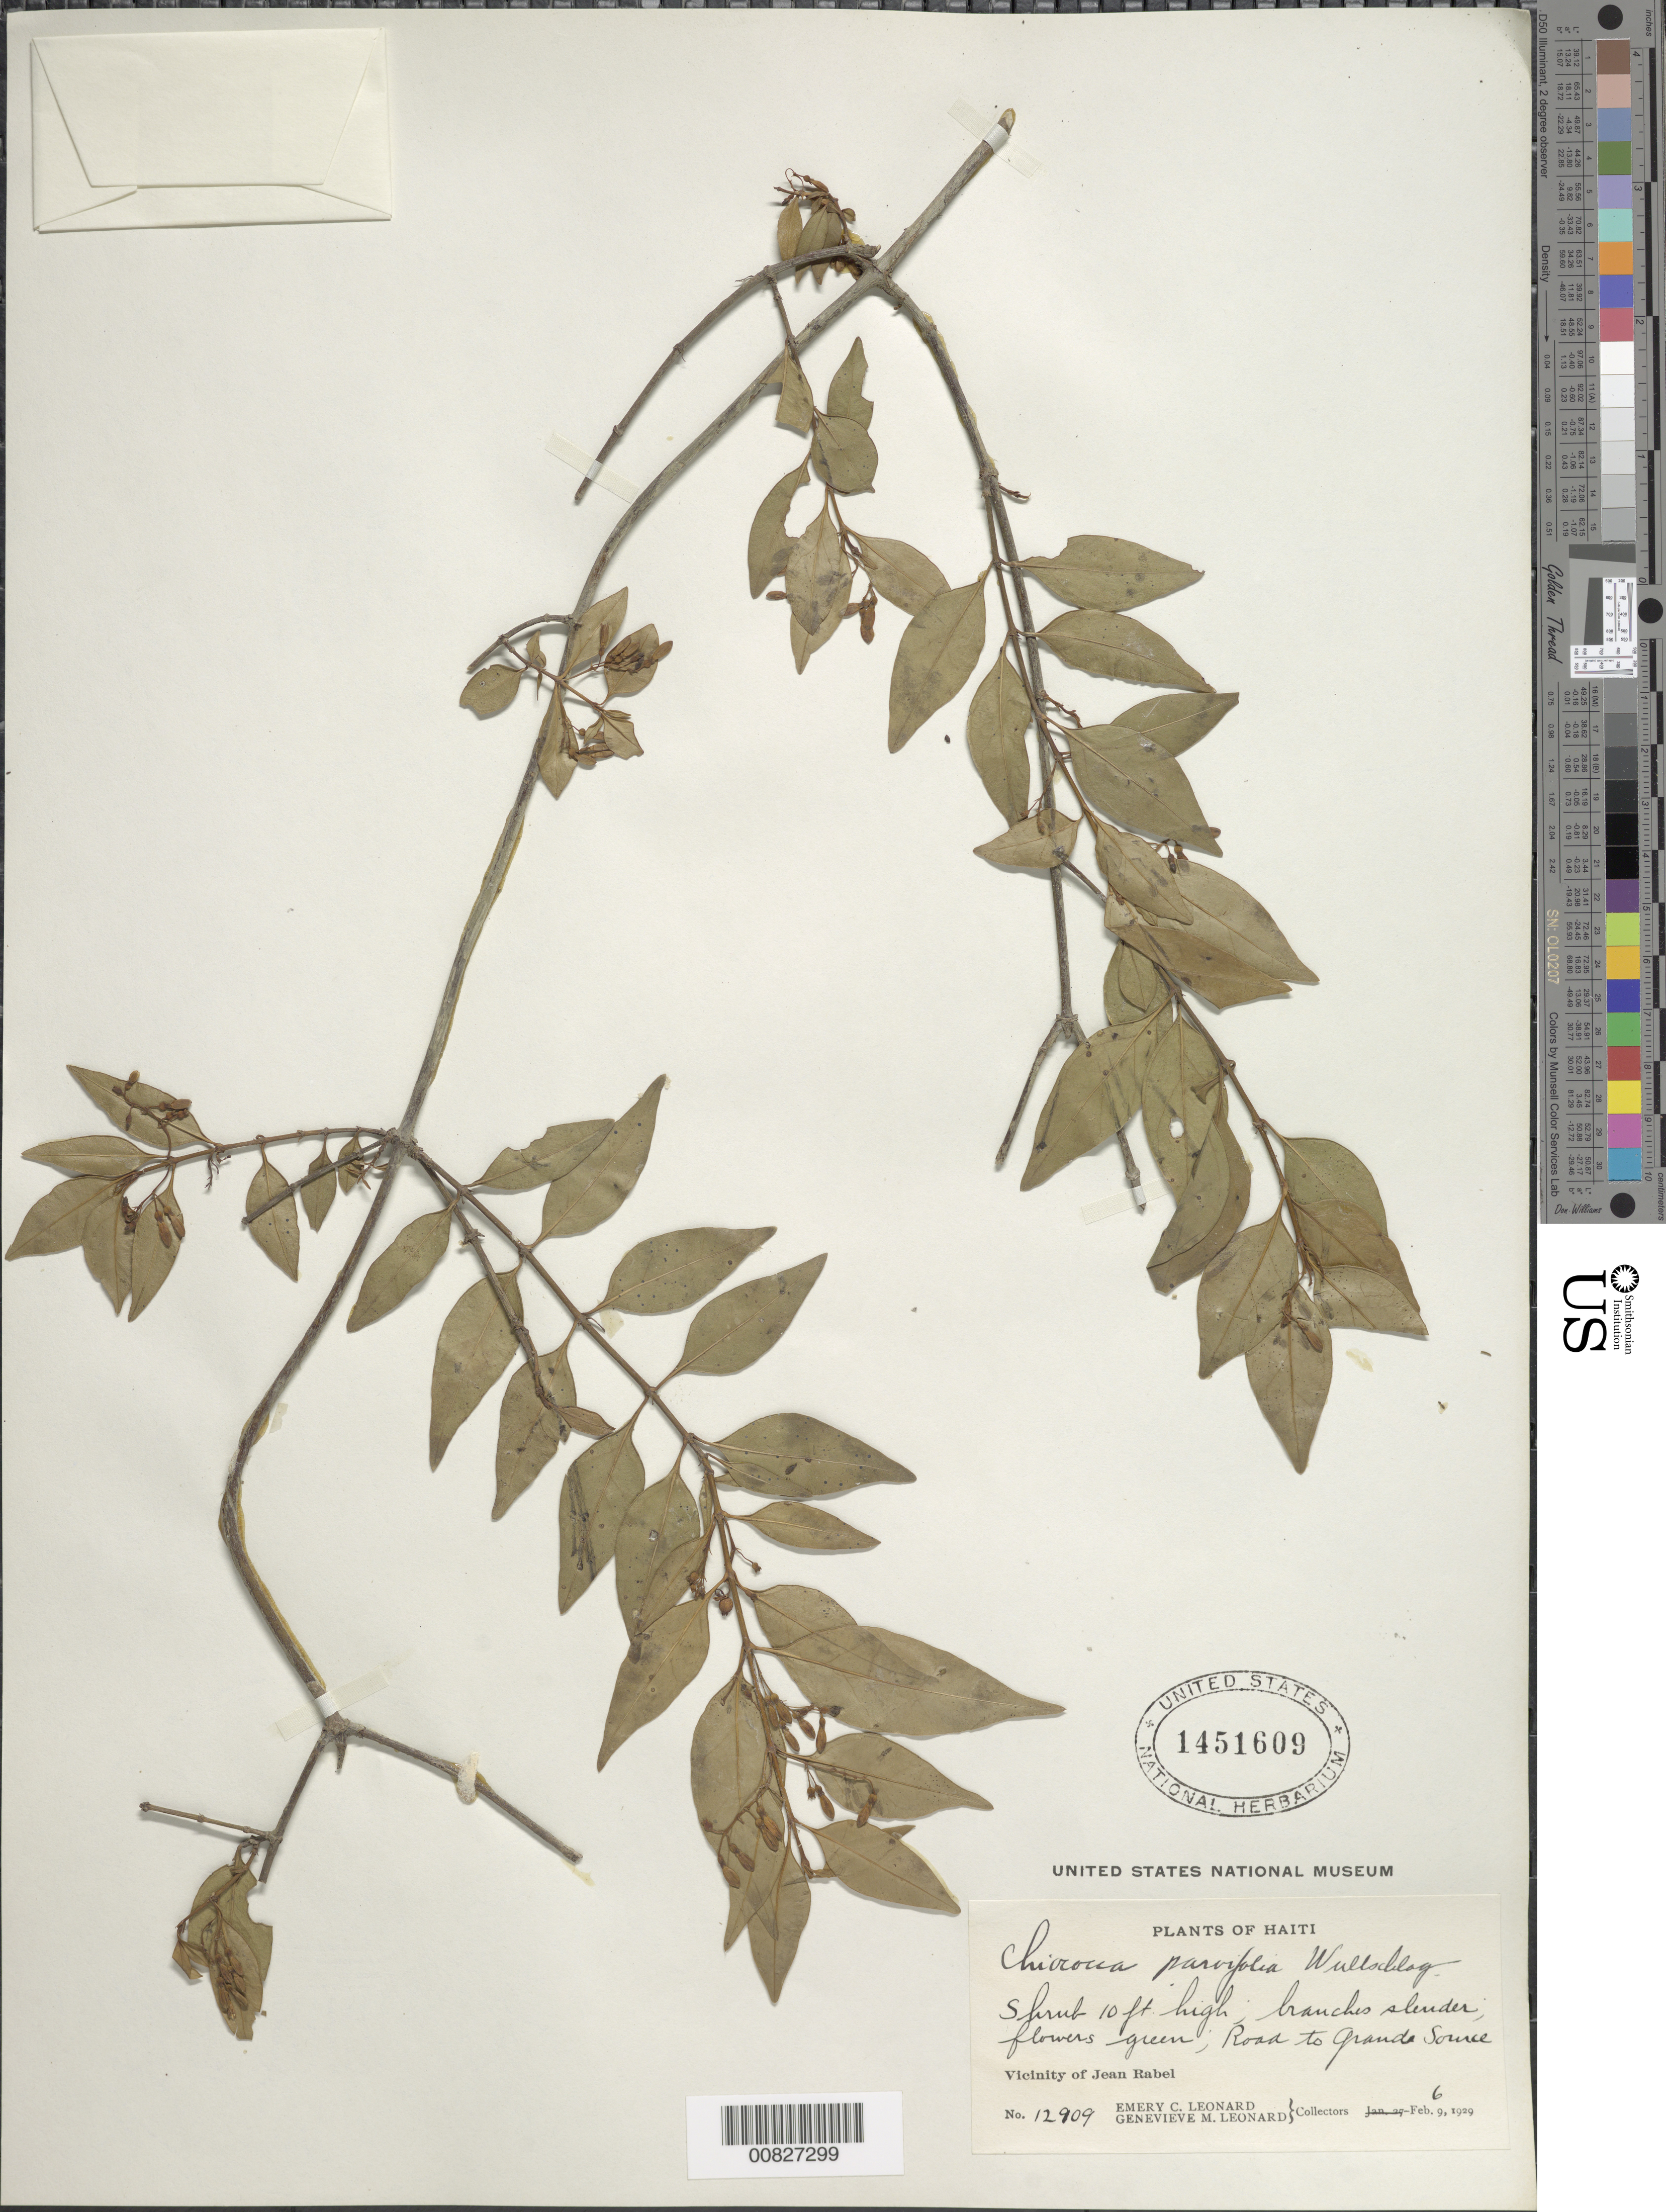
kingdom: Plantae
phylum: Tracheophyta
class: Magnoliopsida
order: Gentianales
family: Rubiaceae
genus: Chiococca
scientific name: Chiococca alba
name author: (L.) Hitchc.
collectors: E. C. Leonard & G. M. Leonard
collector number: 12909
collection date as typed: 06 Feb 1929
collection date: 1929-02-06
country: Haiti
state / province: Nord-Ouest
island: Hispaniola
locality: Vicinity of Jean Rabel, road to Grande Source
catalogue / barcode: US 1451609